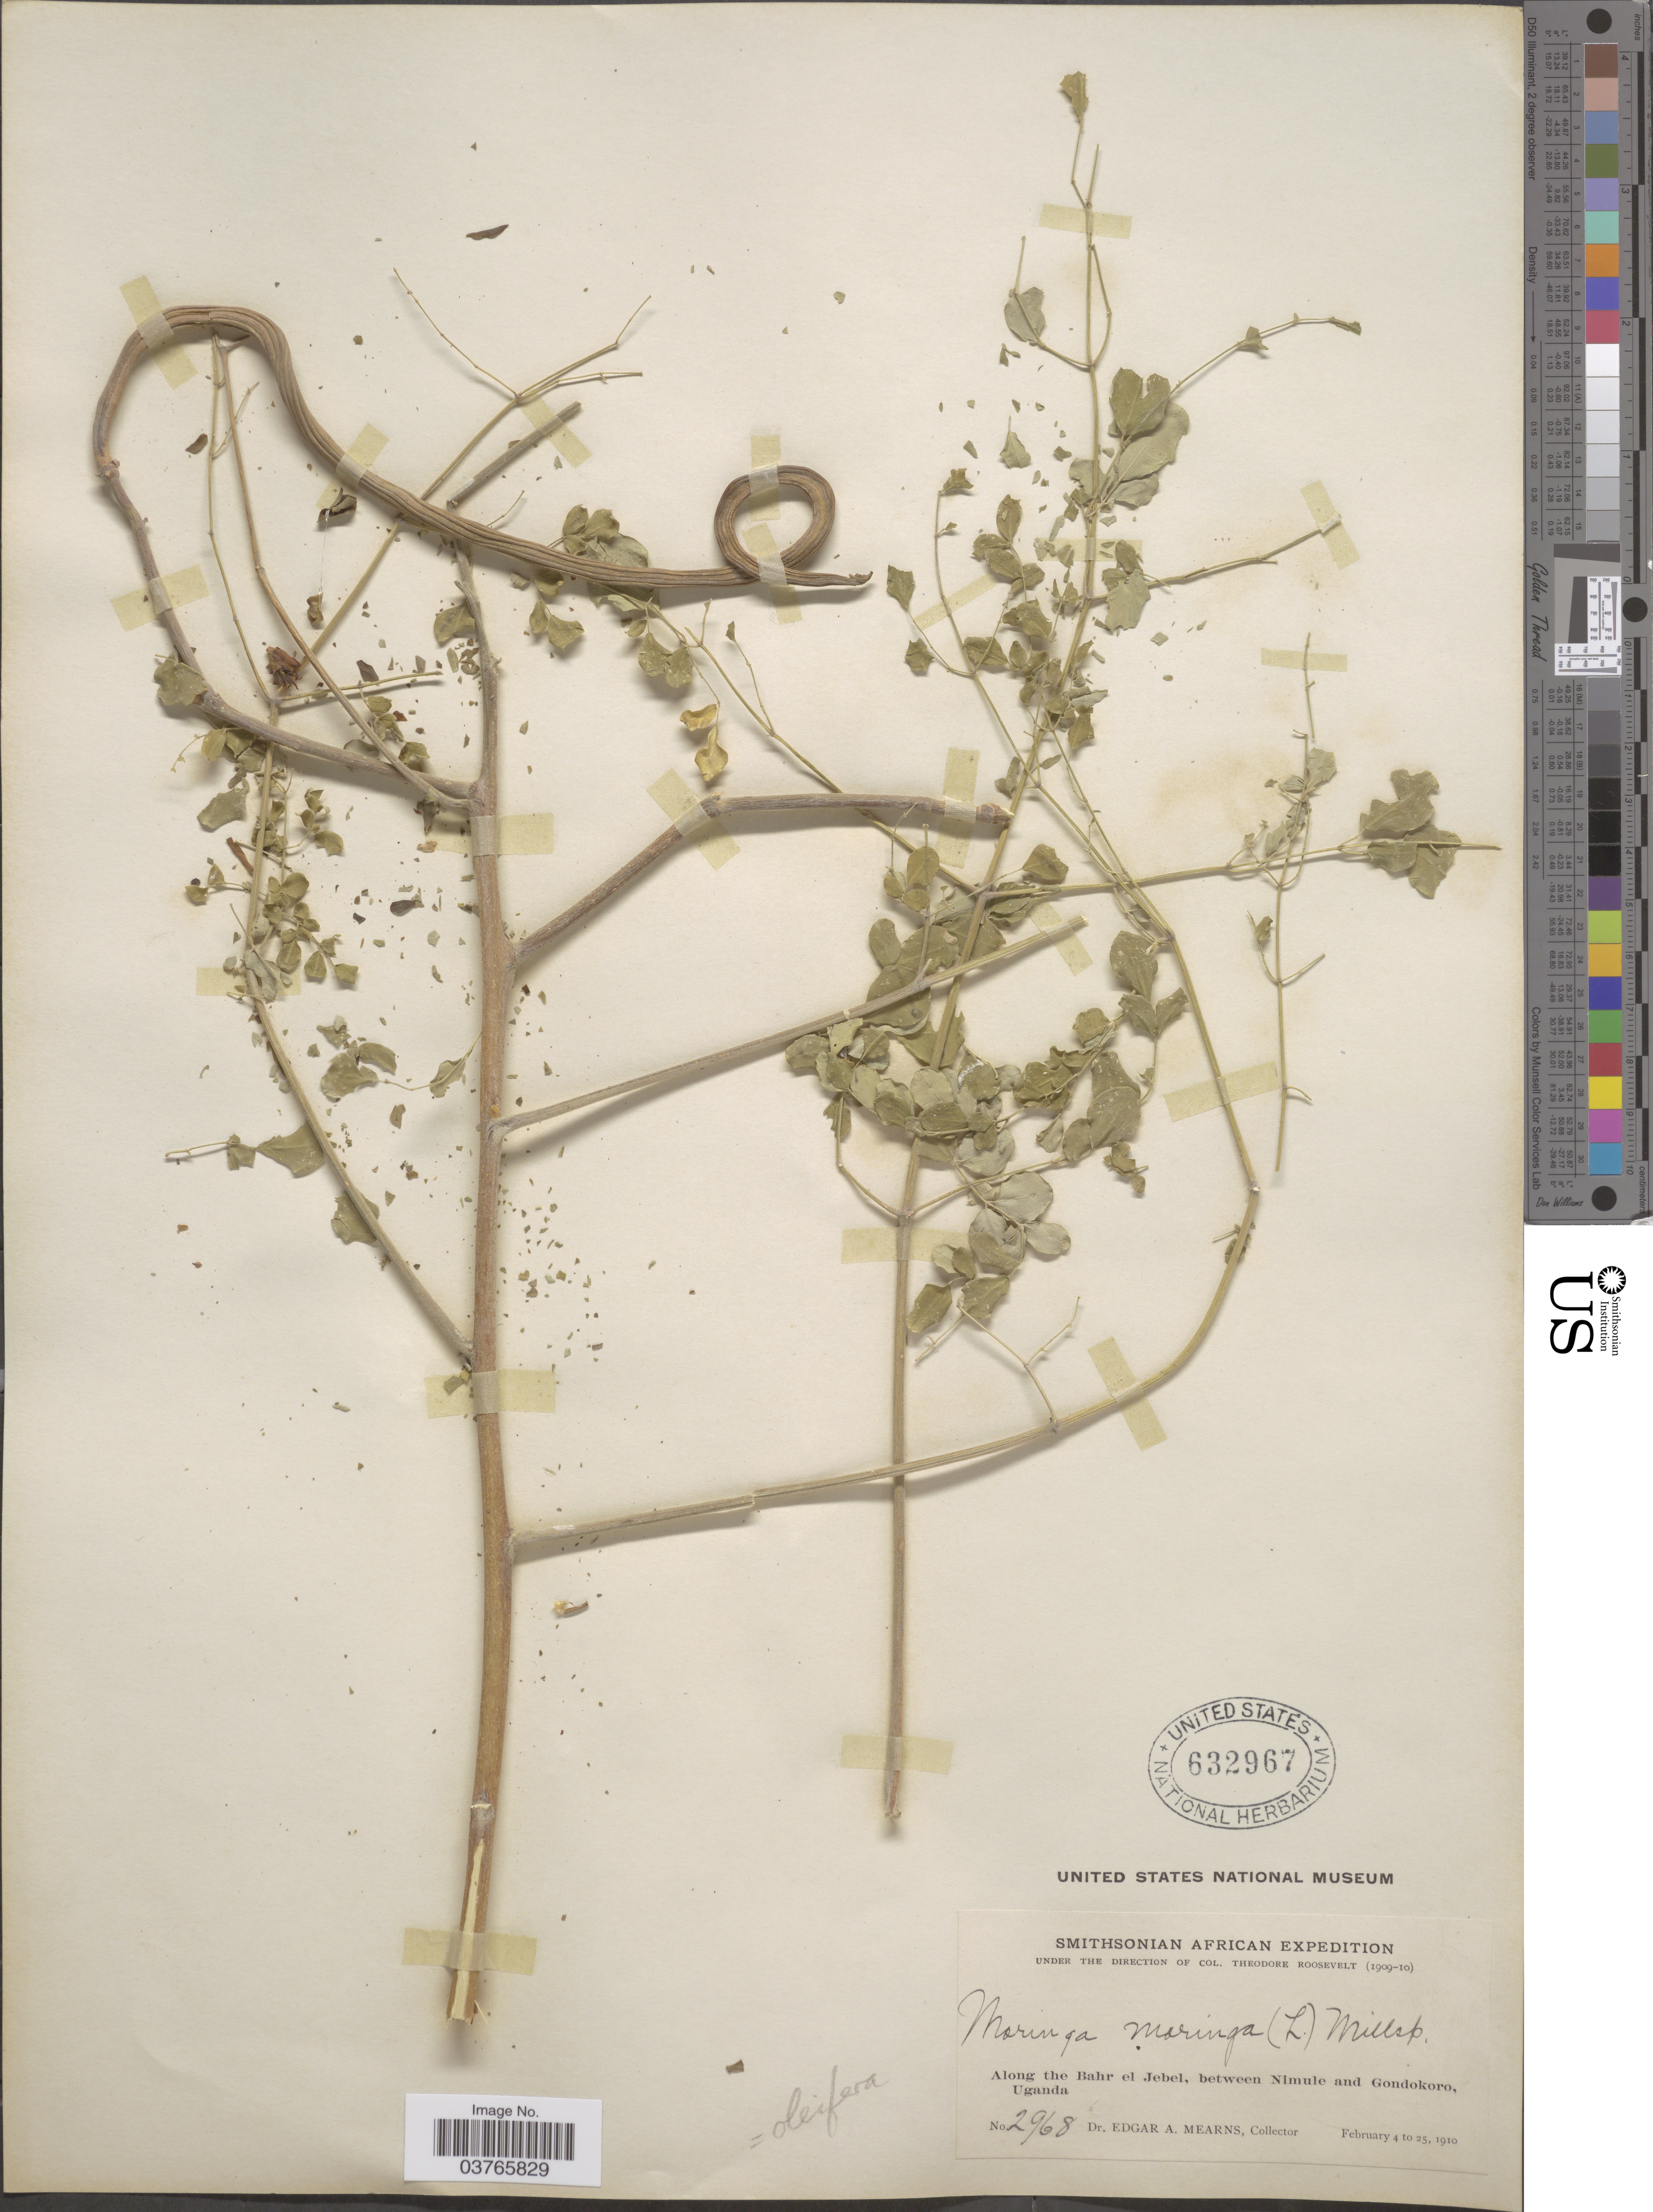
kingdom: Plantae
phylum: Tracheophyta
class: Magnoliopsida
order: Brassicales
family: Moringaceae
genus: Moringa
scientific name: Moringa oleifera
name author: Lam.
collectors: E. A. Mearns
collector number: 2968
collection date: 1910-02-04/1910-02-25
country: Uganda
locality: Along the Bahr el Jebel, between Nimule and Gondokoro.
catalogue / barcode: US 632967